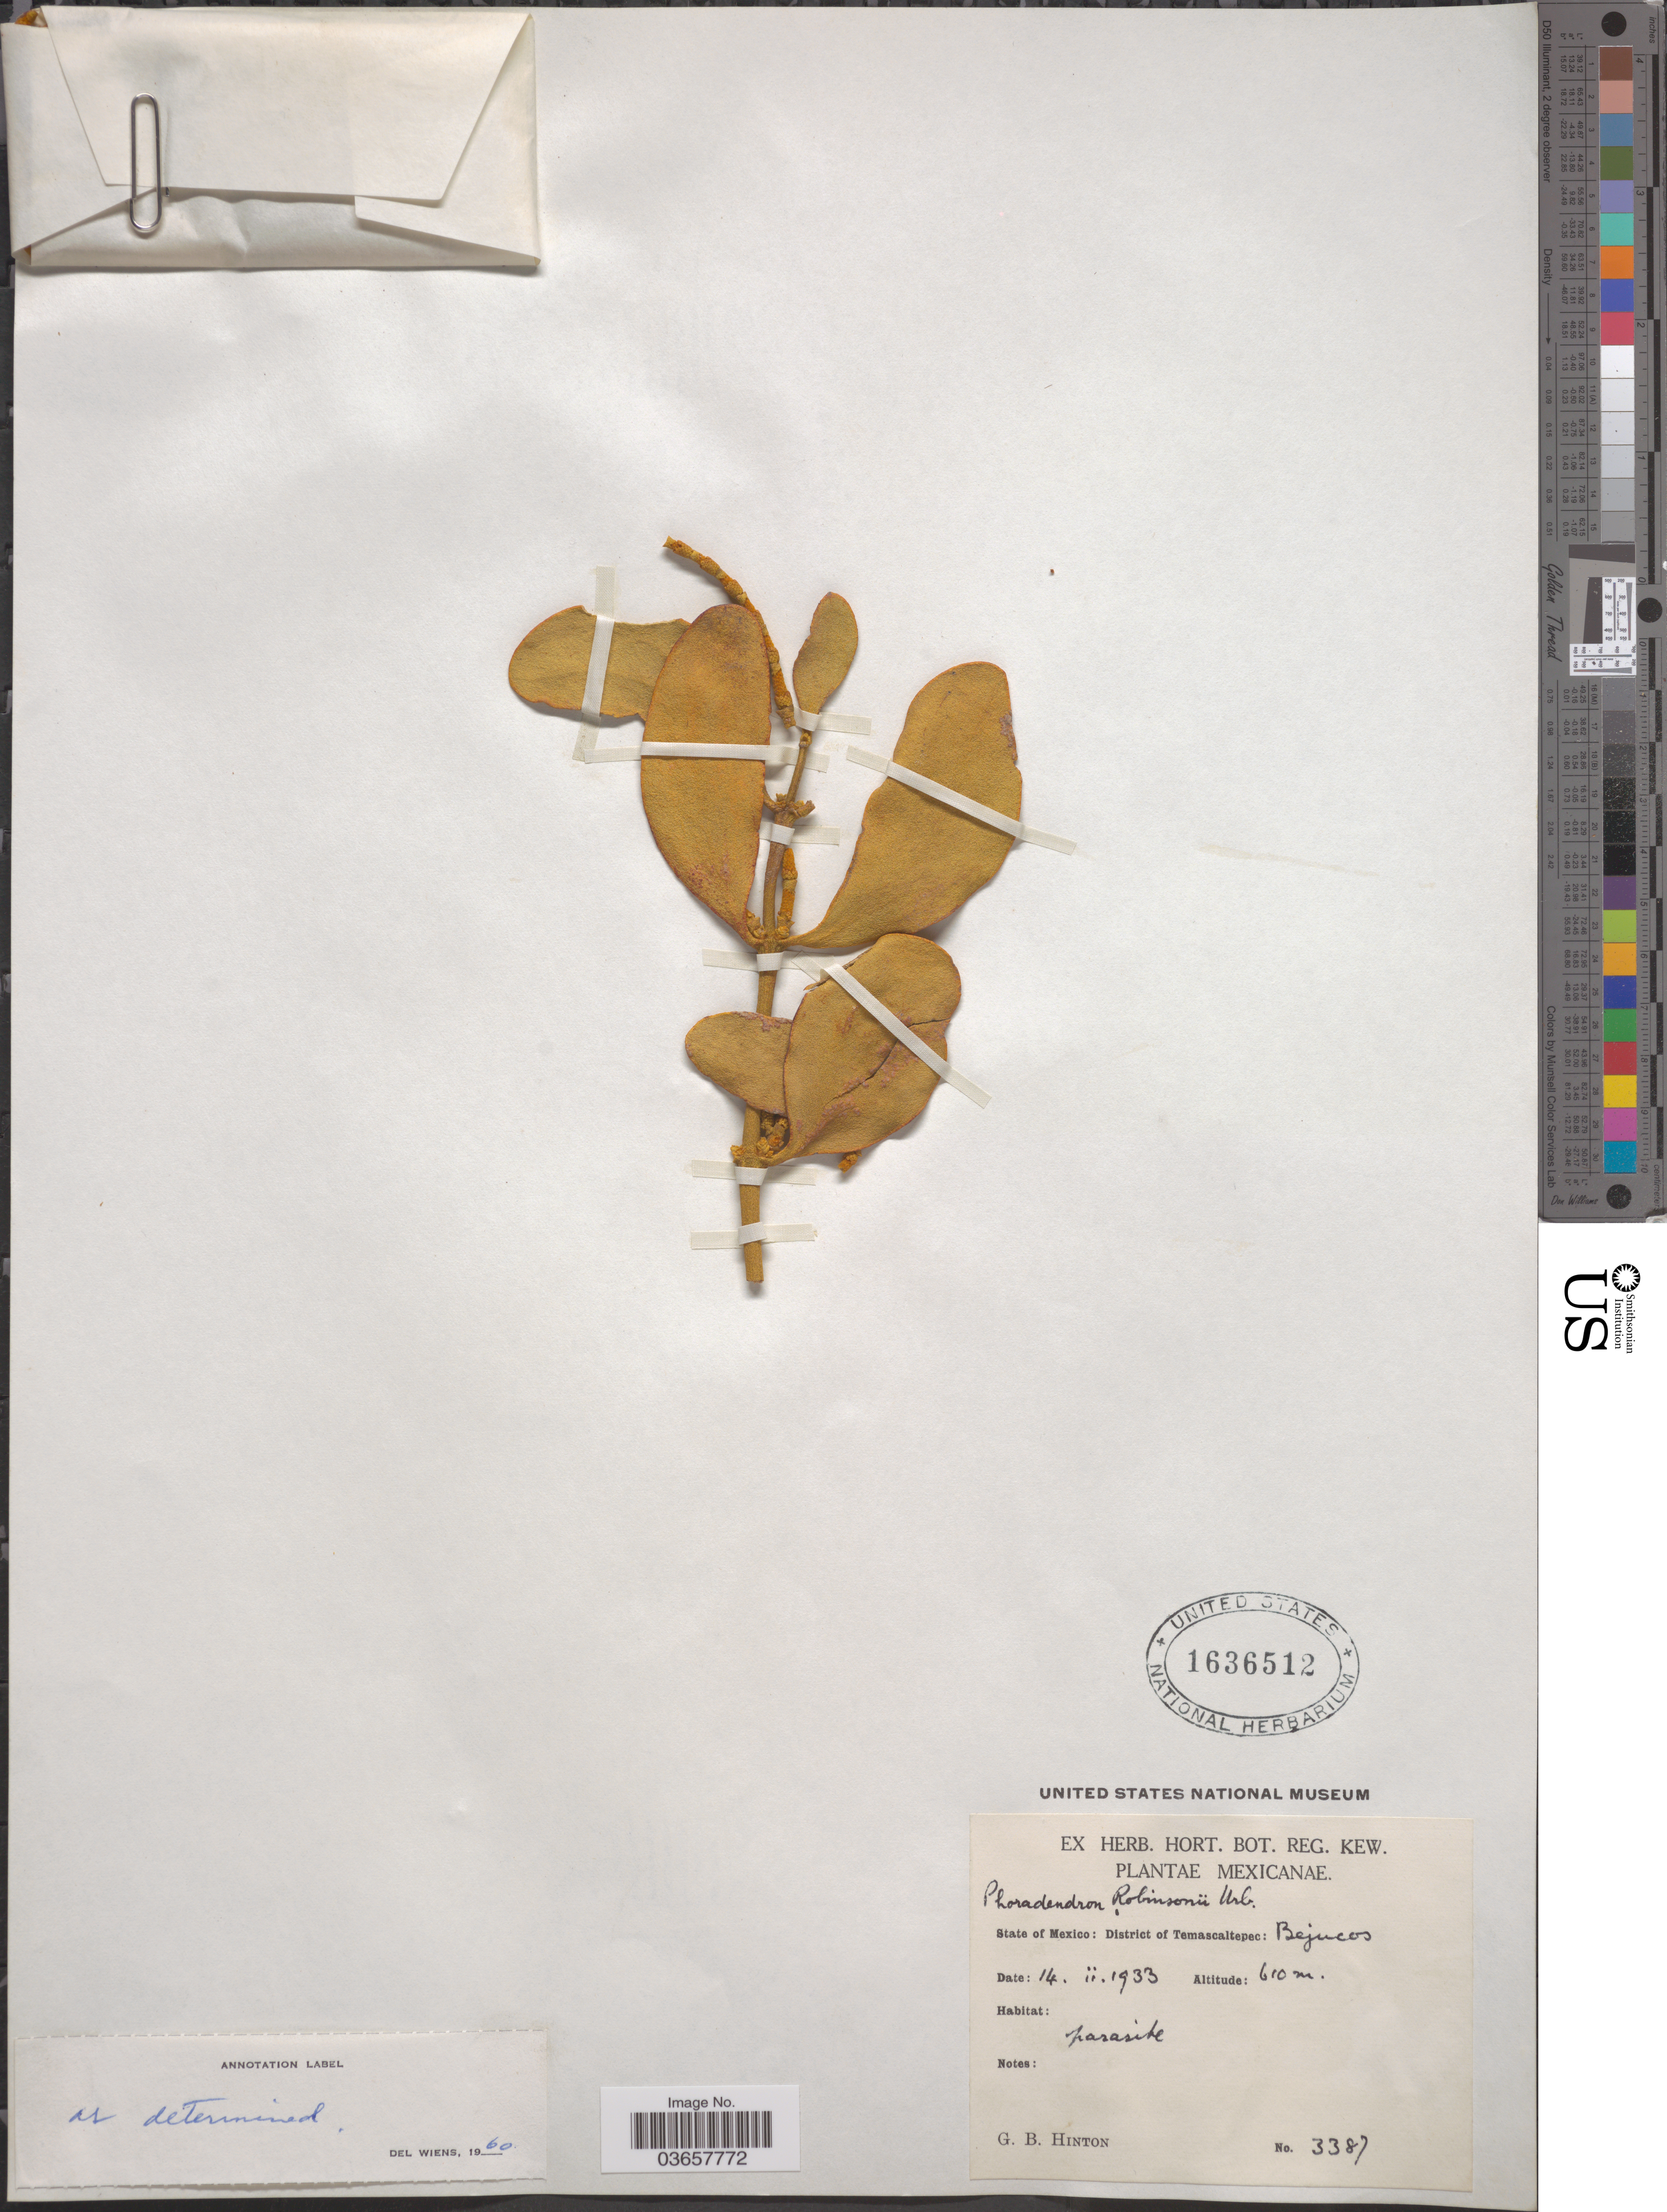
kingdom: Plantae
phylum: Tracheophyta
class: Magnoliopsida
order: Santalales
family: Viscaceae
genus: Phoradendron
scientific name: Phoradendron robinsonii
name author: Urb.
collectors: G. B. Hinton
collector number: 3387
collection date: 1933-02-14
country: Mexico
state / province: México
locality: District of Temascaltepec: Bejucos.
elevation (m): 610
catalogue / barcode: US 1636512